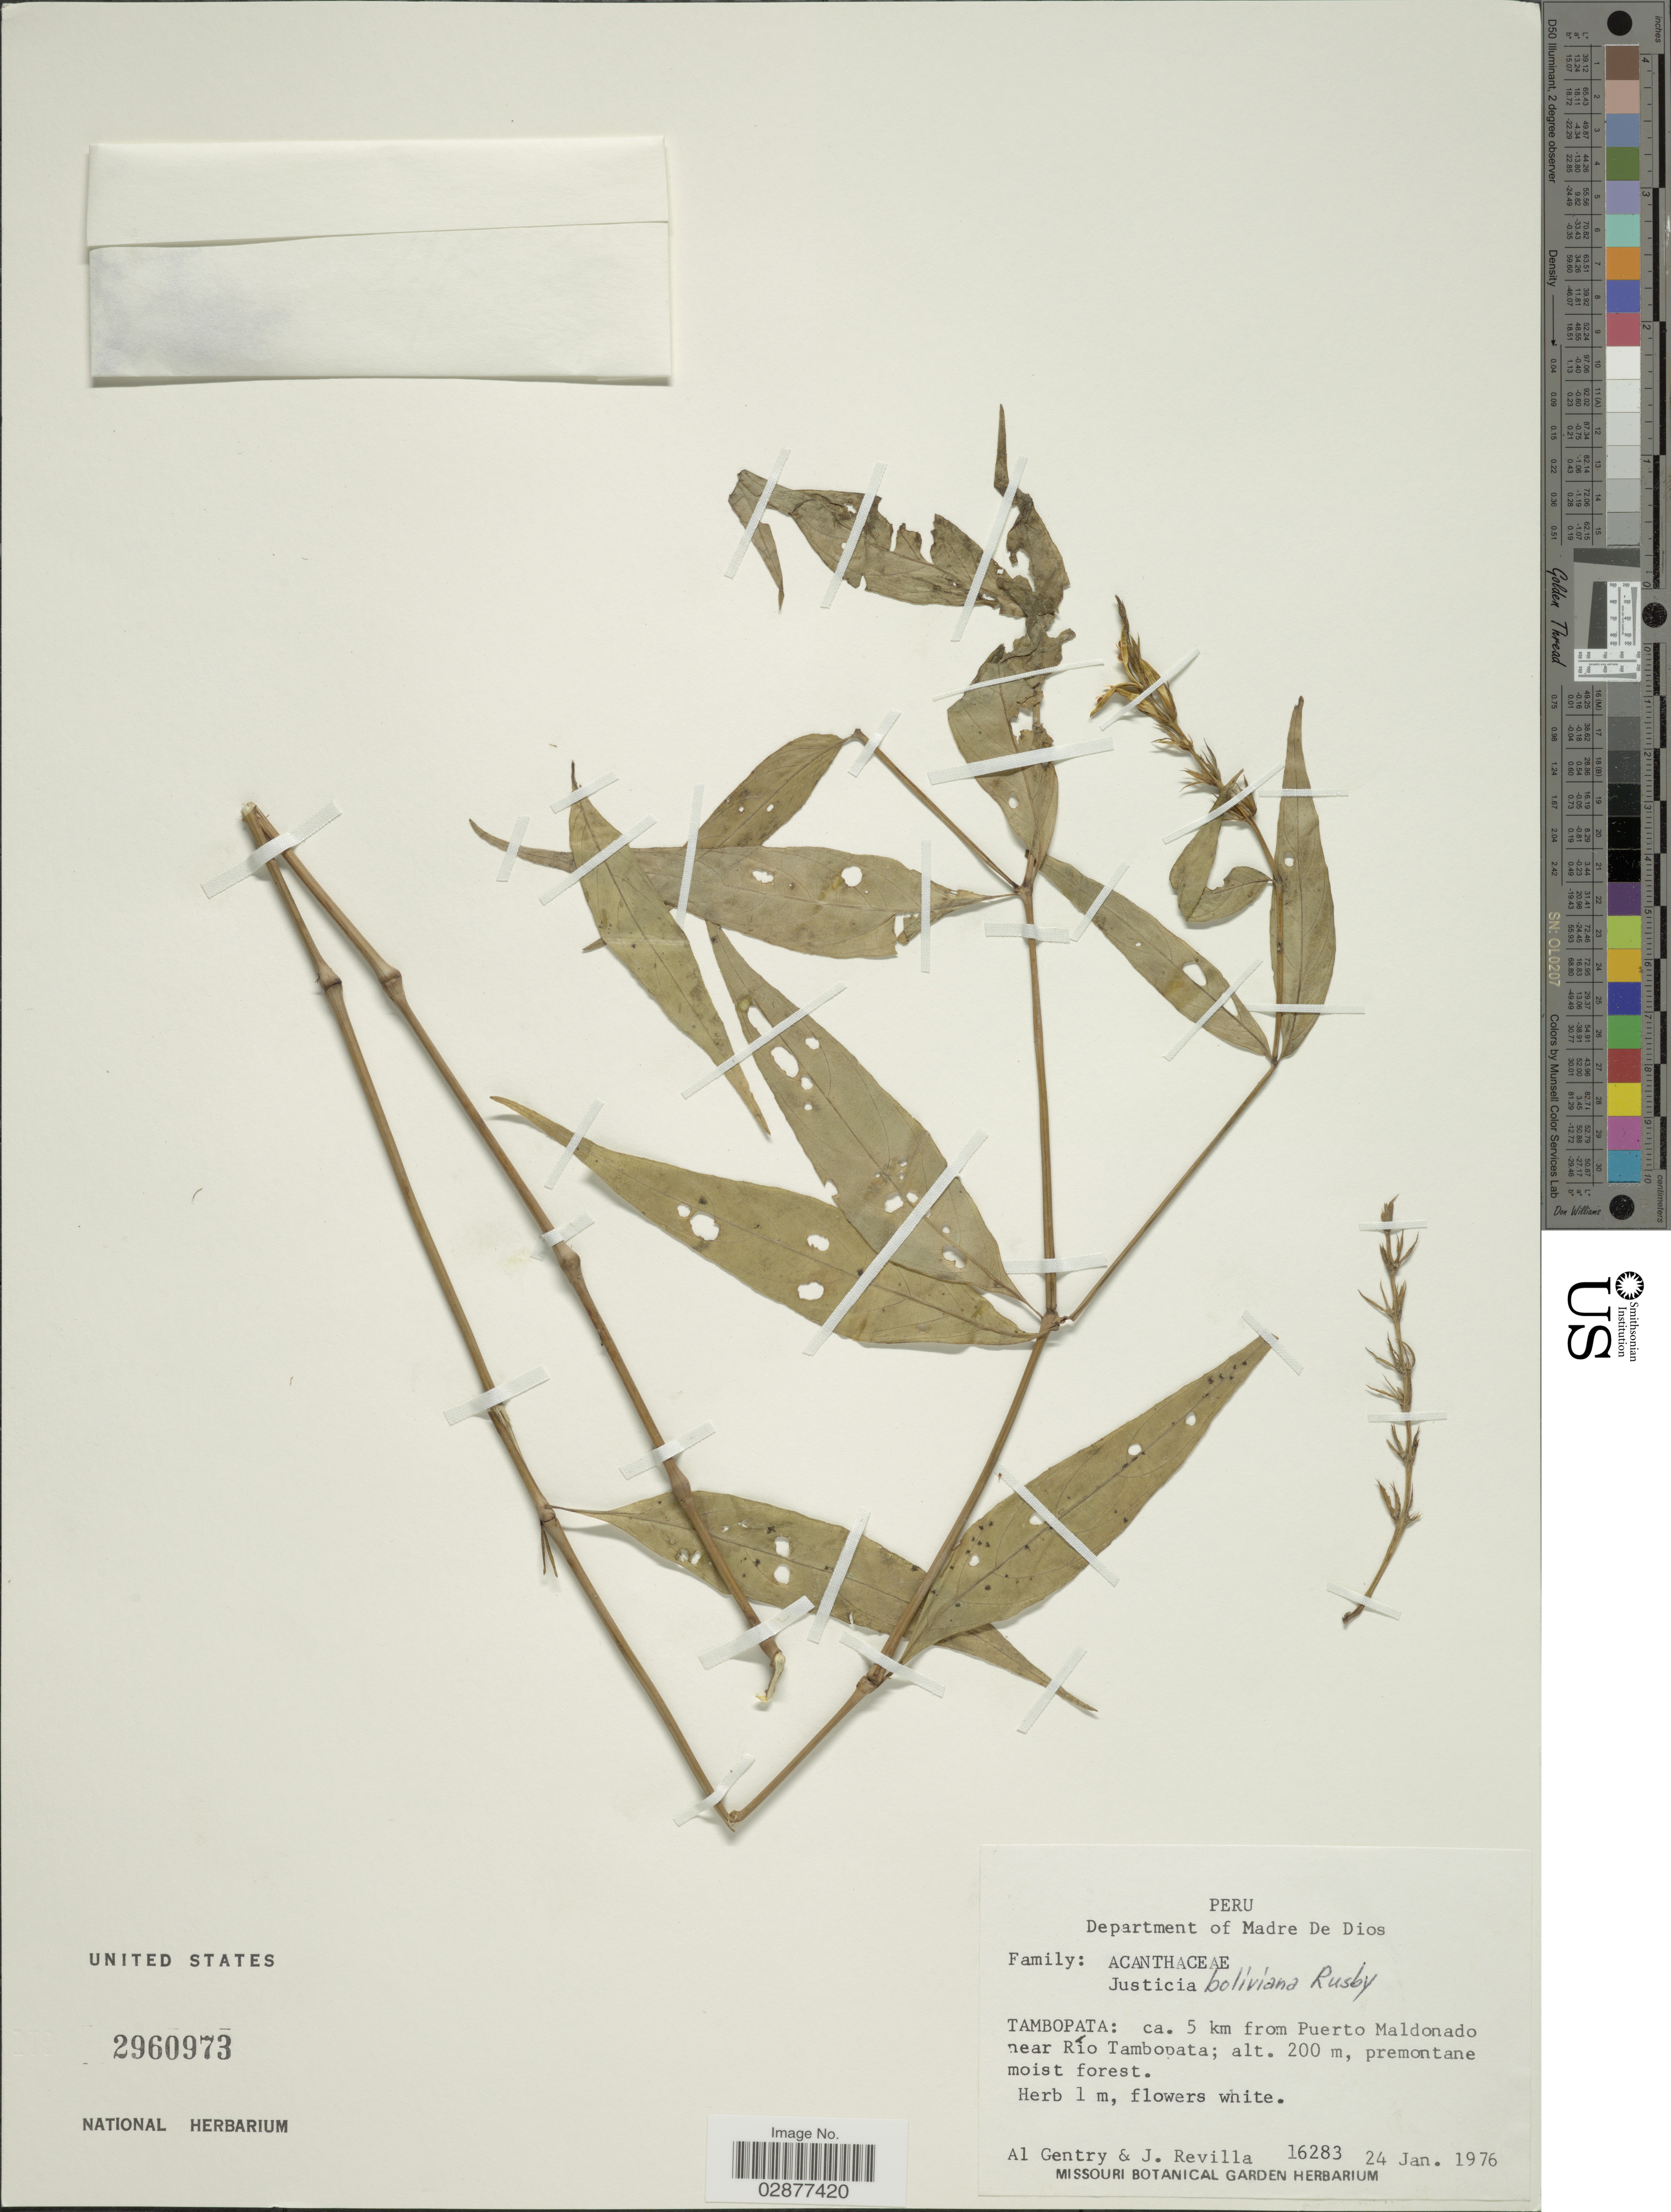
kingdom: Plantae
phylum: Tracheophyta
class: Magnoliopsida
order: Lamiales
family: Acanthaceae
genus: Justicia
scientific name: Justicia boliviana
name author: Rusby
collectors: A. H. Gentry & J. Revilla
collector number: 16283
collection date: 1976-01-24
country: Peru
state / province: Madre de Dios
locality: Department of Madre de Dios. Tambopata: ca. 5 km from Puerto Maldonado near Río Tambopata.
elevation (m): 200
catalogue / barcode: US 2960973